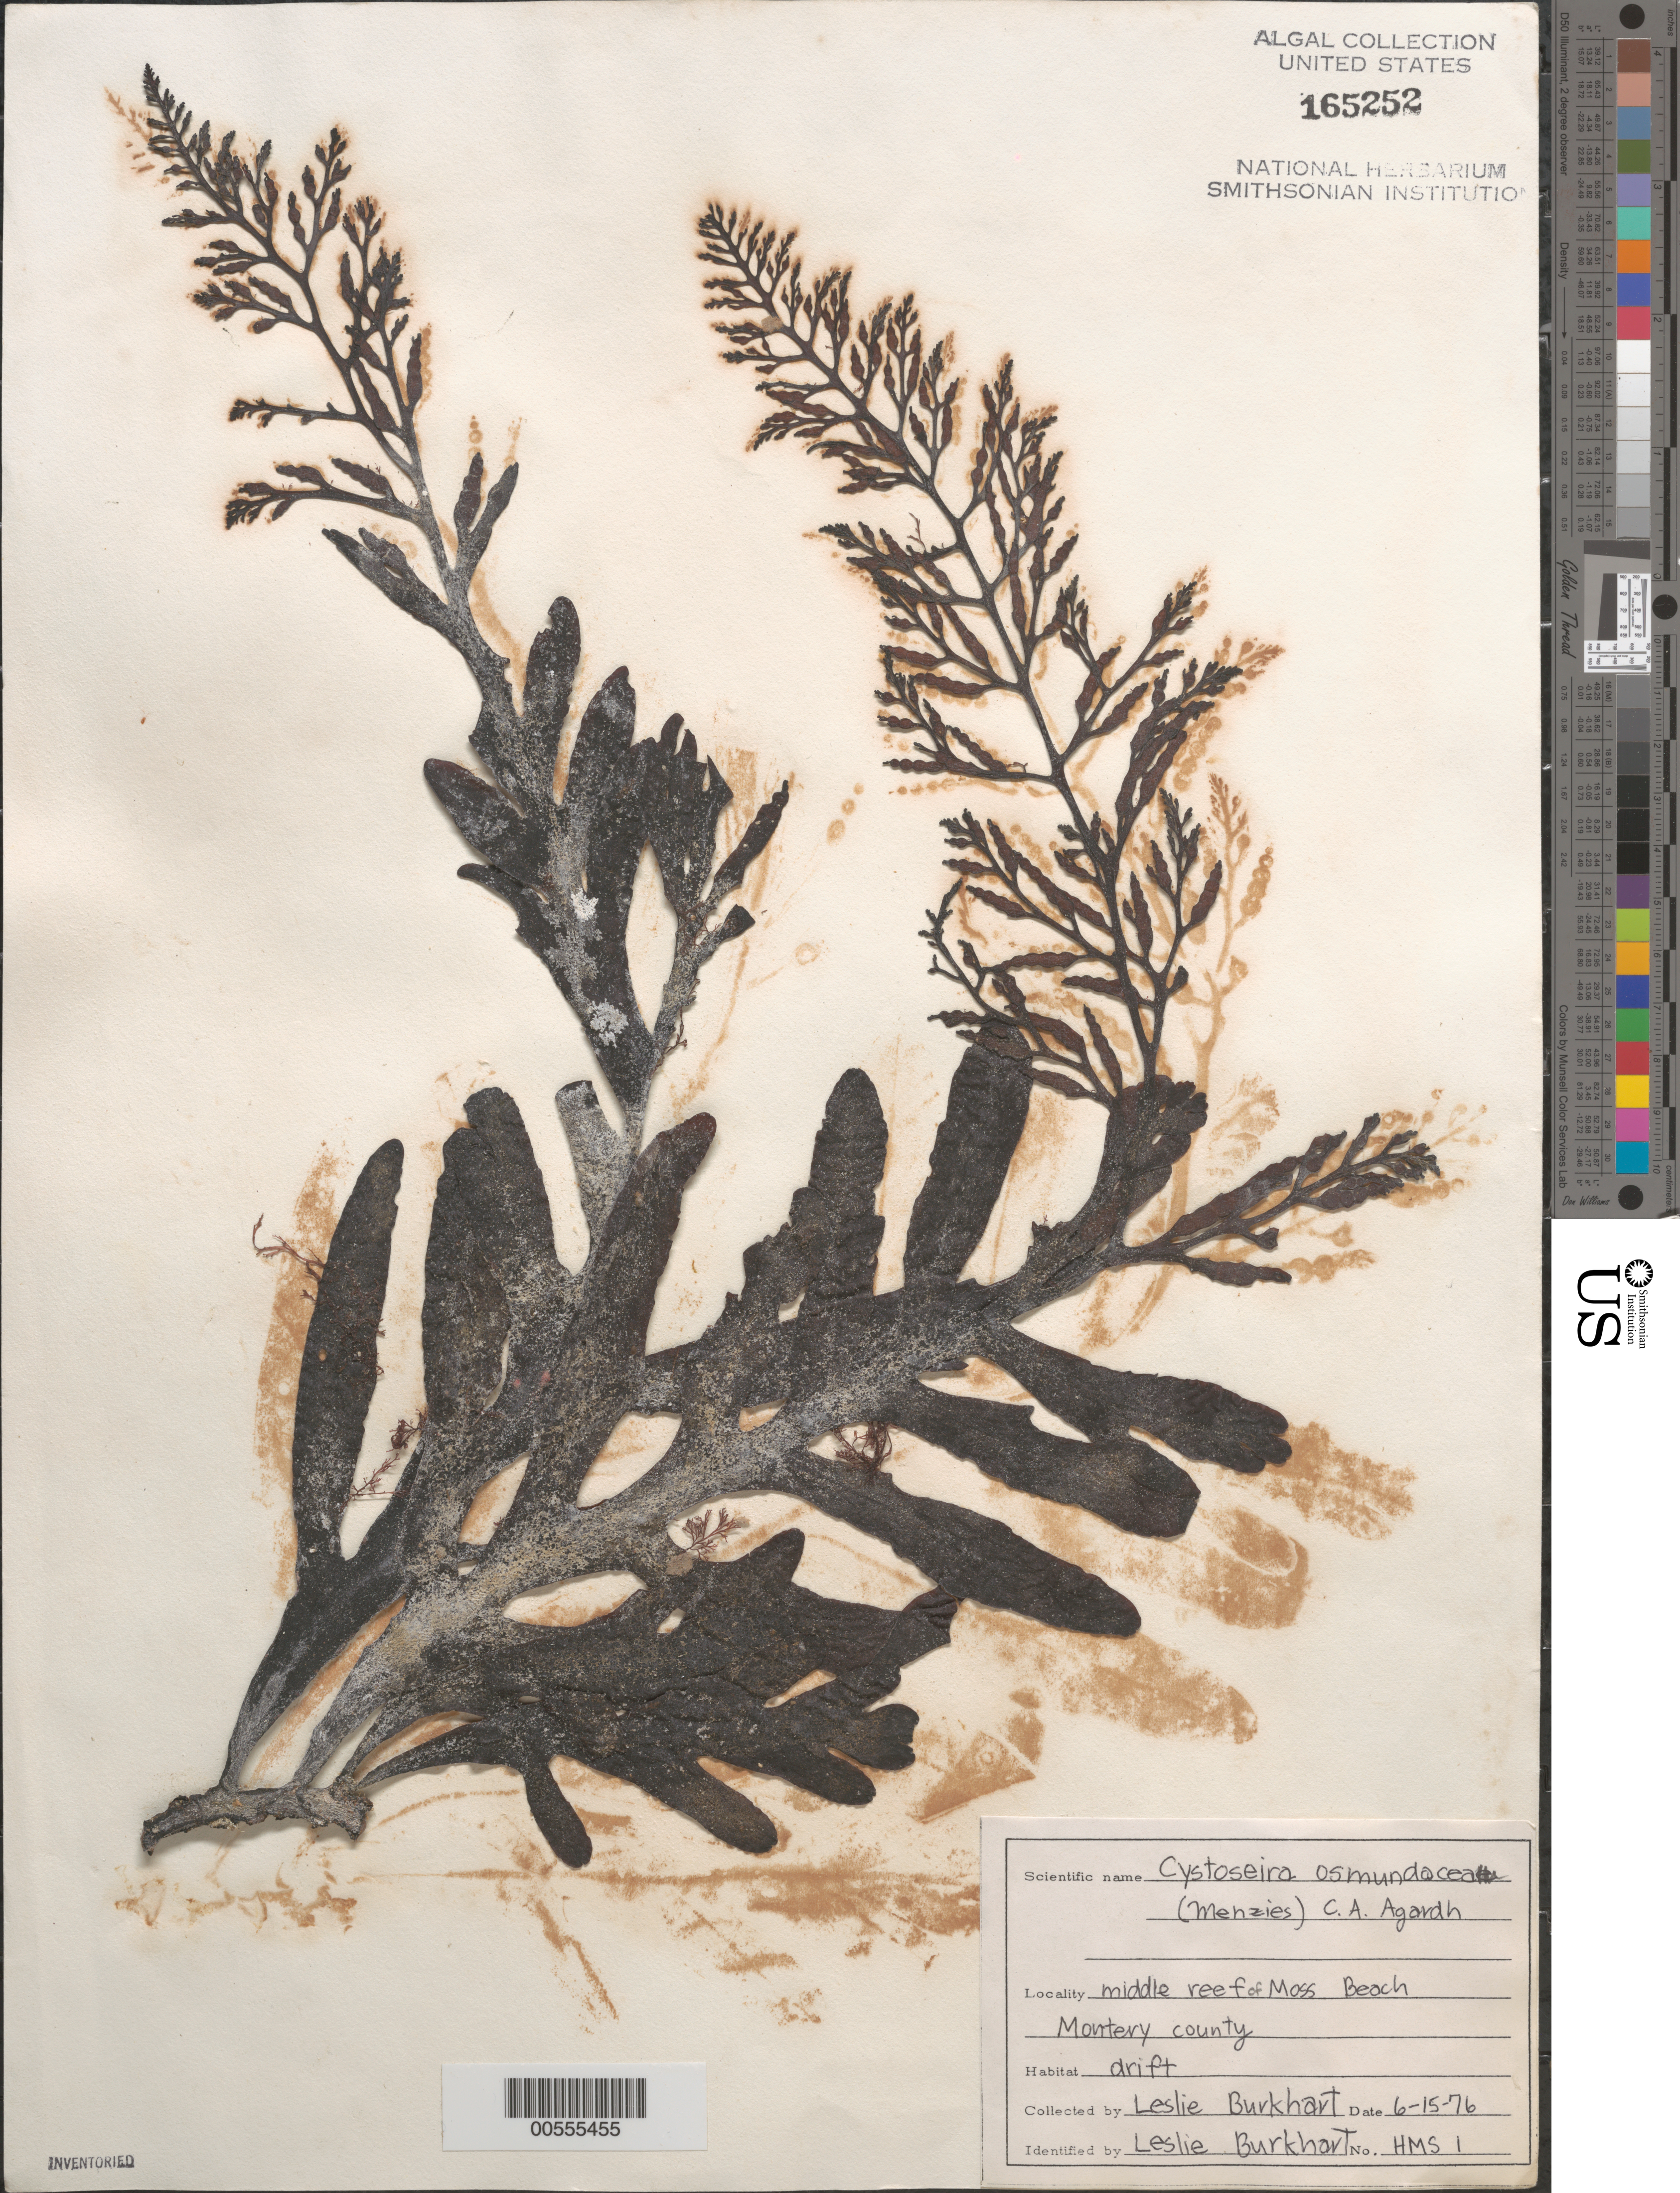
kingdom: Chromista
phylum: Ochrophyta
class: Phaeophyceae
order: Fucales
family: Sargassaceae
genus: Cystoseira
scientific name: Cystoseira osmundacea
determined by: Burkhart, L.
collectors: L. Burkhart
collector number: Hms 1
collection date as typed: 15 Jun 1976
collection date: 1976-06-15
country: United States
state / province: California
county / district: Monterey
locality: Middle Reef of Moss Beach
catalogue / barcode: US 165252